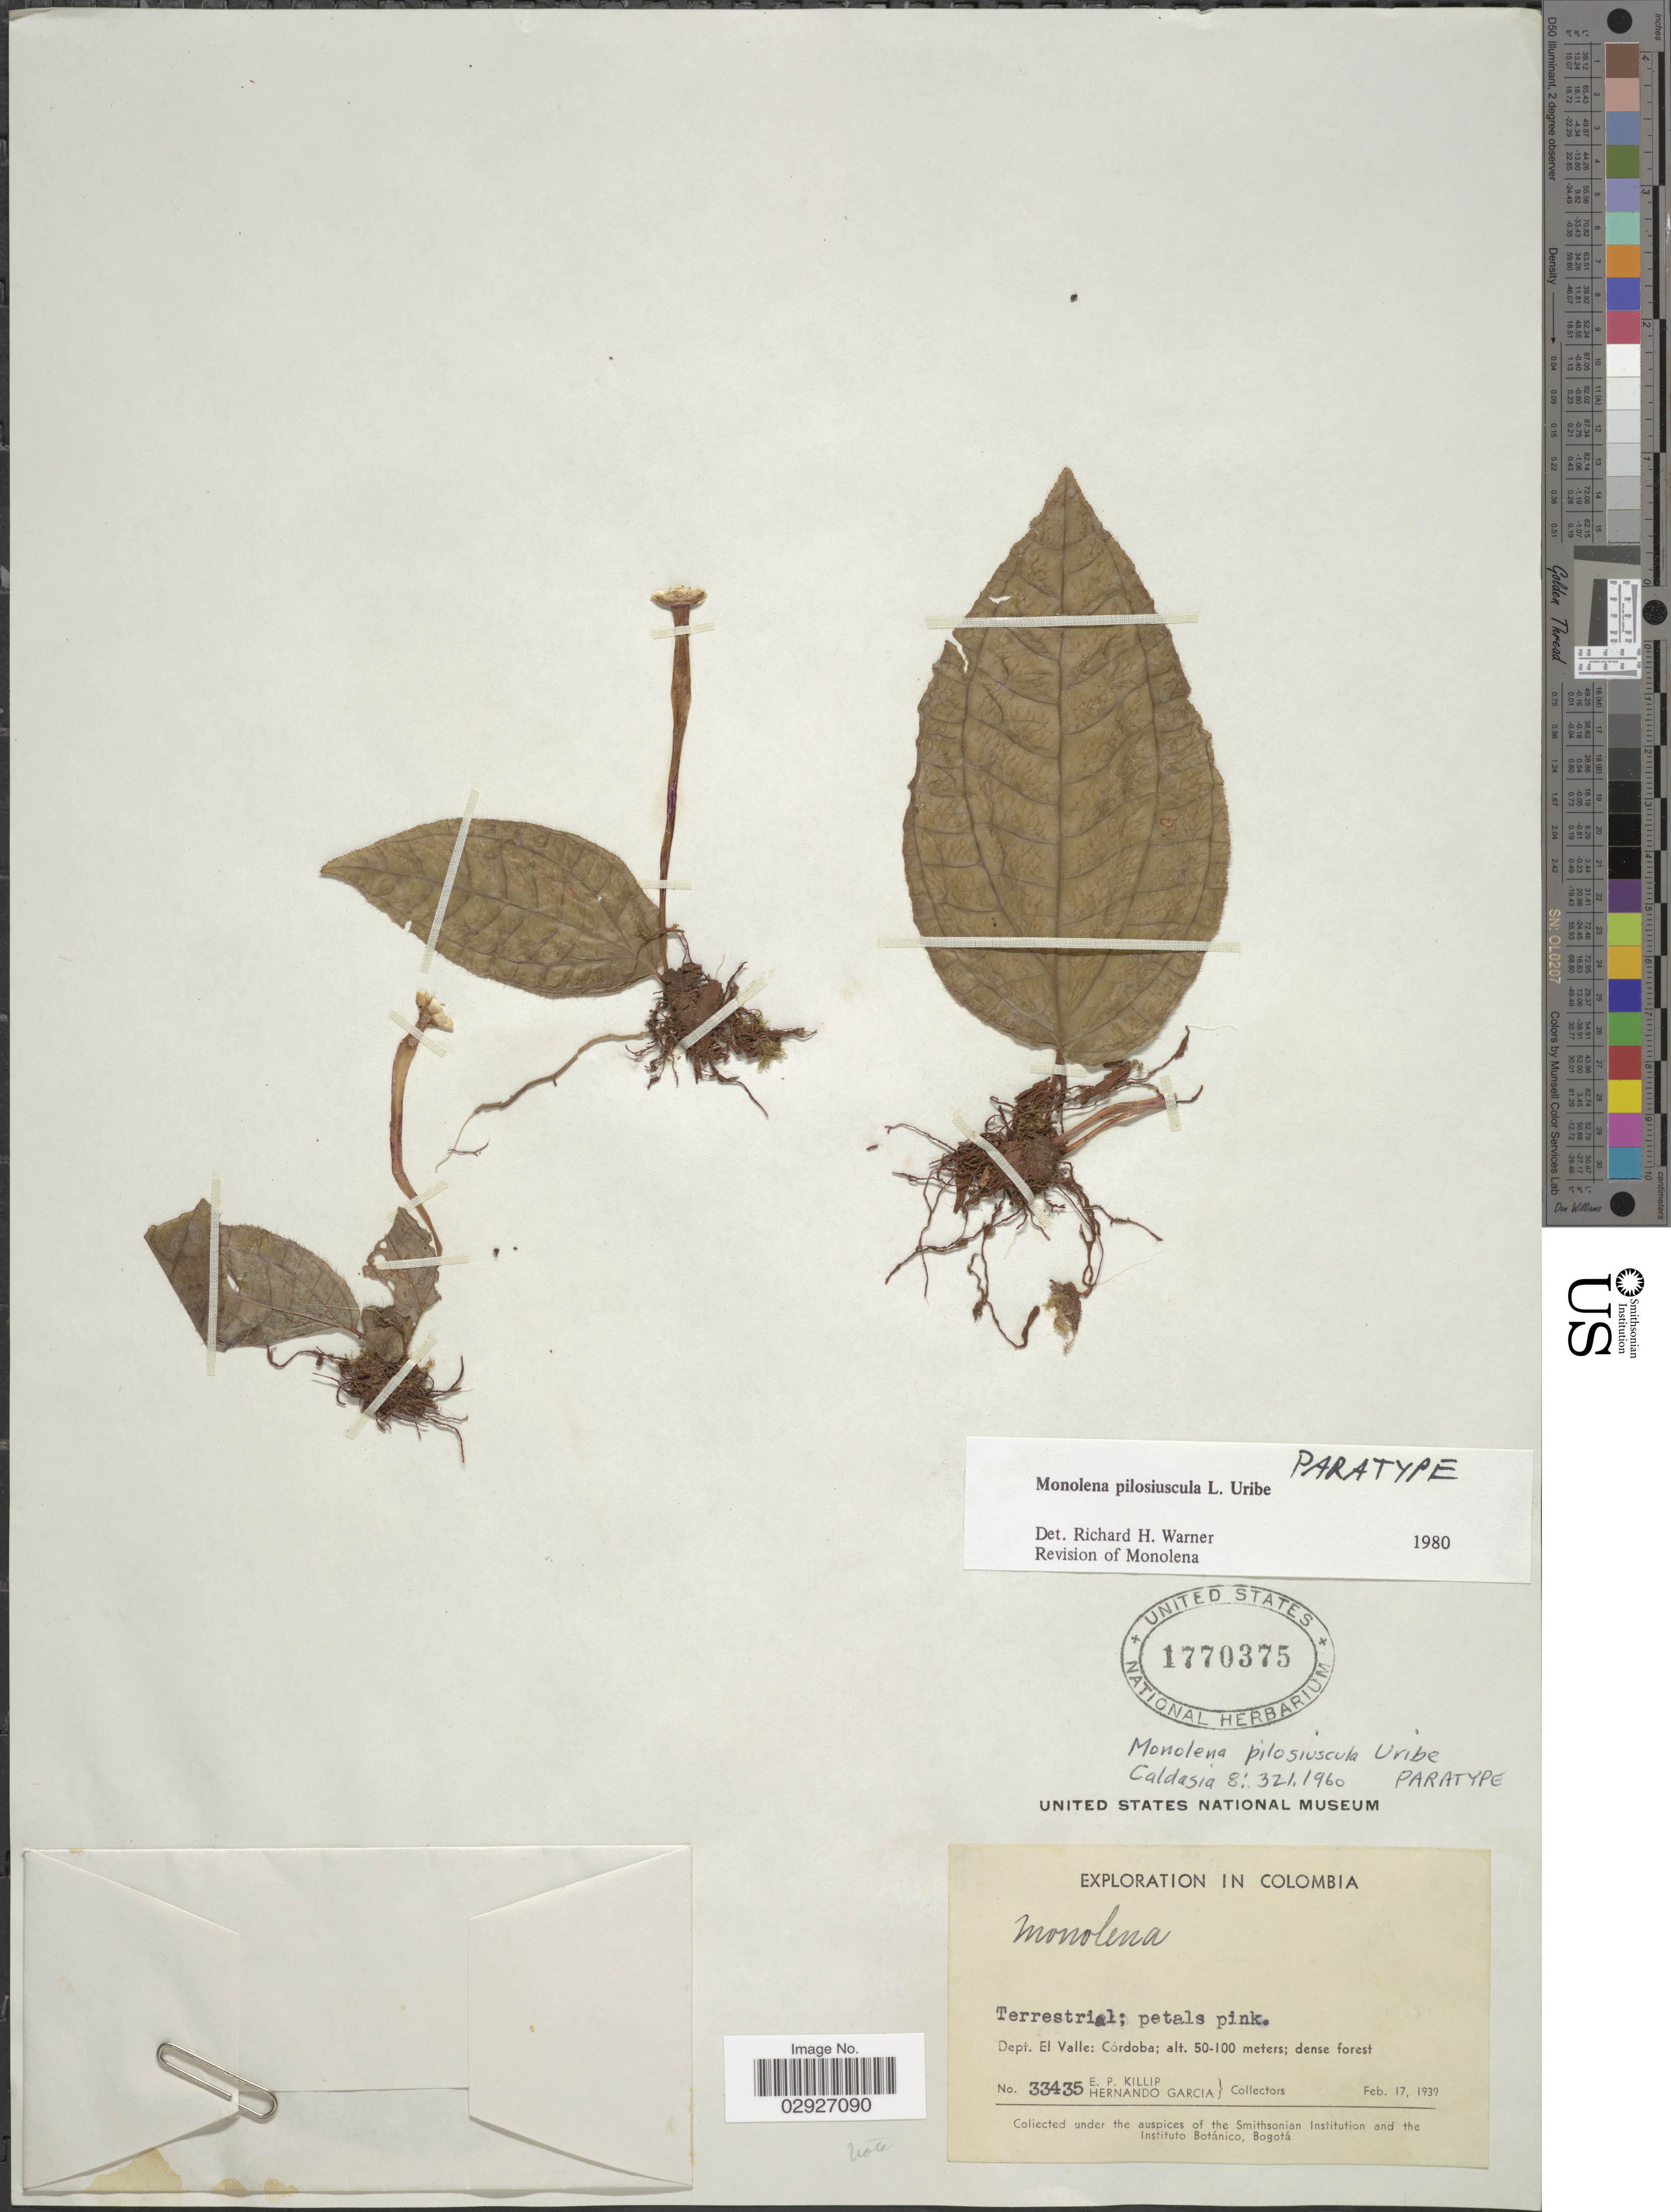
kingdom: Plantae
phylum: Tracheophyta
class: Magnoliopsida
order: Myrtales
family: Melastomataceae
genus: Monolena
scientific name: Monolena pilosiuscula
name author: L. Uribe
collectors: E. P. Killip & H. Garcia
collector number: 33435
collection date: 1939-02-17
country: Colombia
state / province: Valle del Cauca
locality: Dept. El Valle, Córdoba.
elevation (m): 50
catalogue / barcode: US 1770375